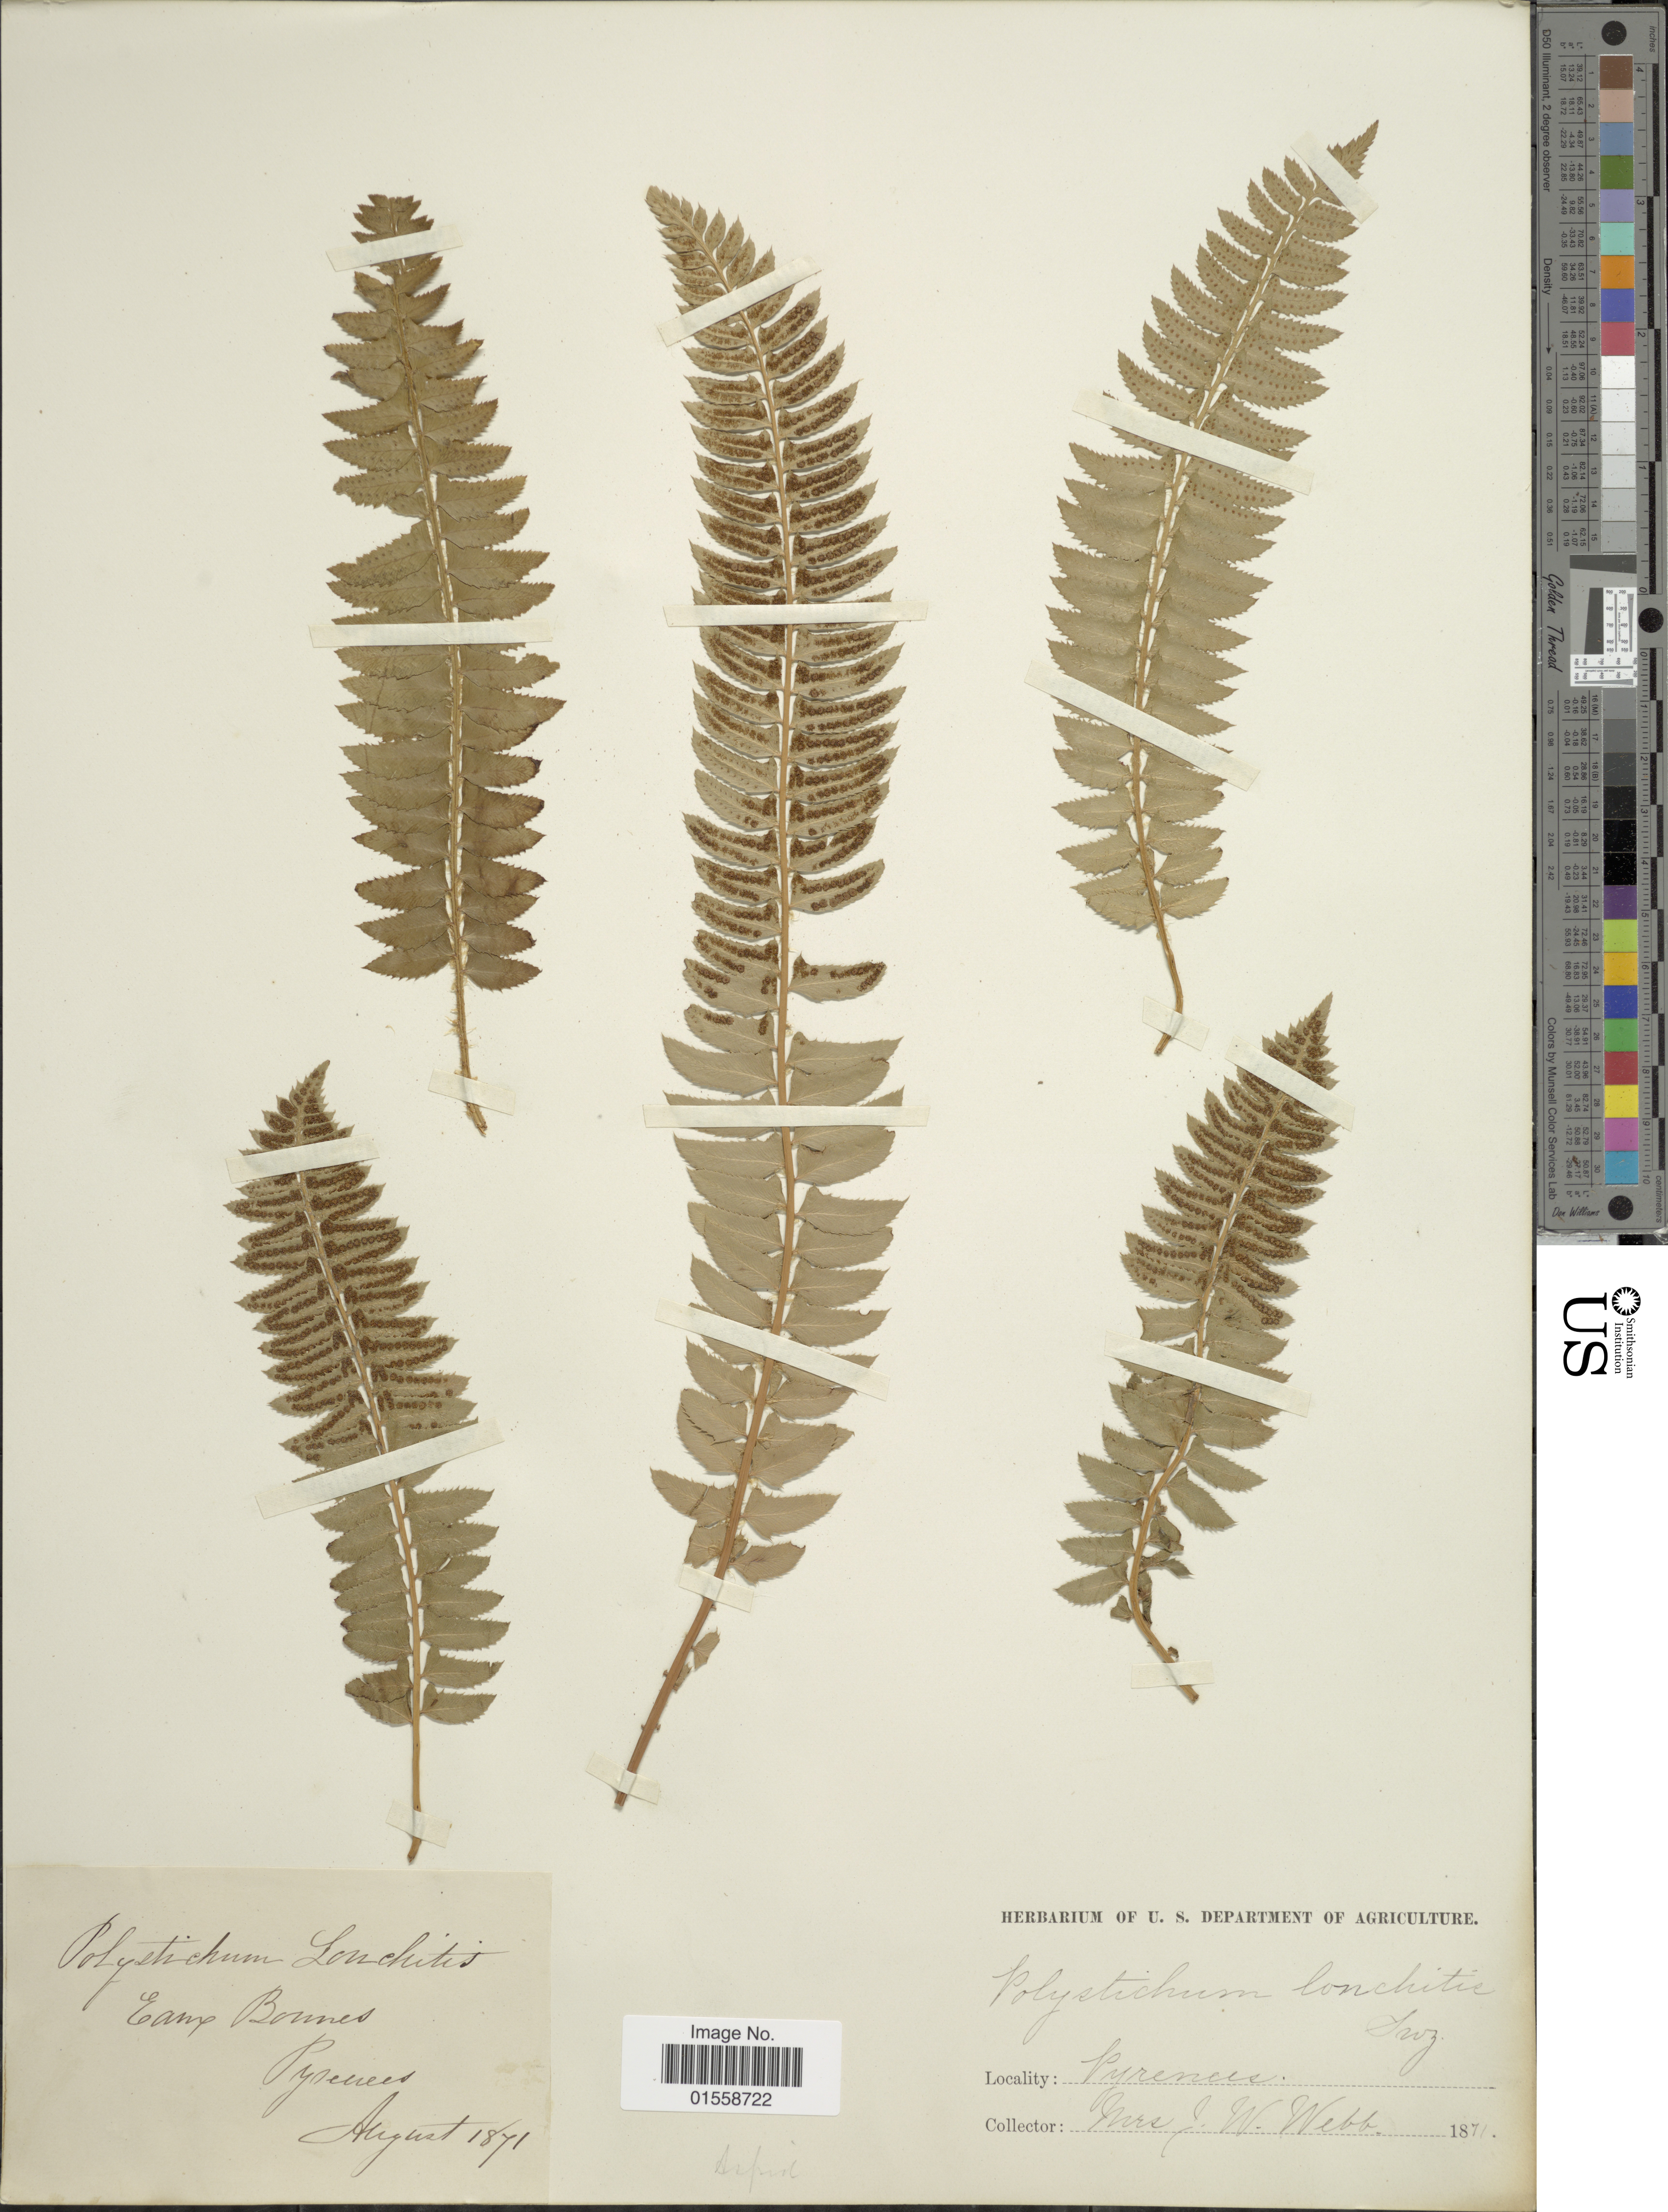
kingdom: Plantae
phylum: Tracheophyta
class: Polypodiopsida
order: Polypodiales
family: Dryopteridaceae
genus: Polystichum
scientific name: Polystichum lonchitis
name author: (Roth) L.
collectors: J. Webb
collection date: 1871-08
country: France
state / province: Nouvelle-Aquitaine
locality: Camp Barnes, Pyrenees [interpreted]